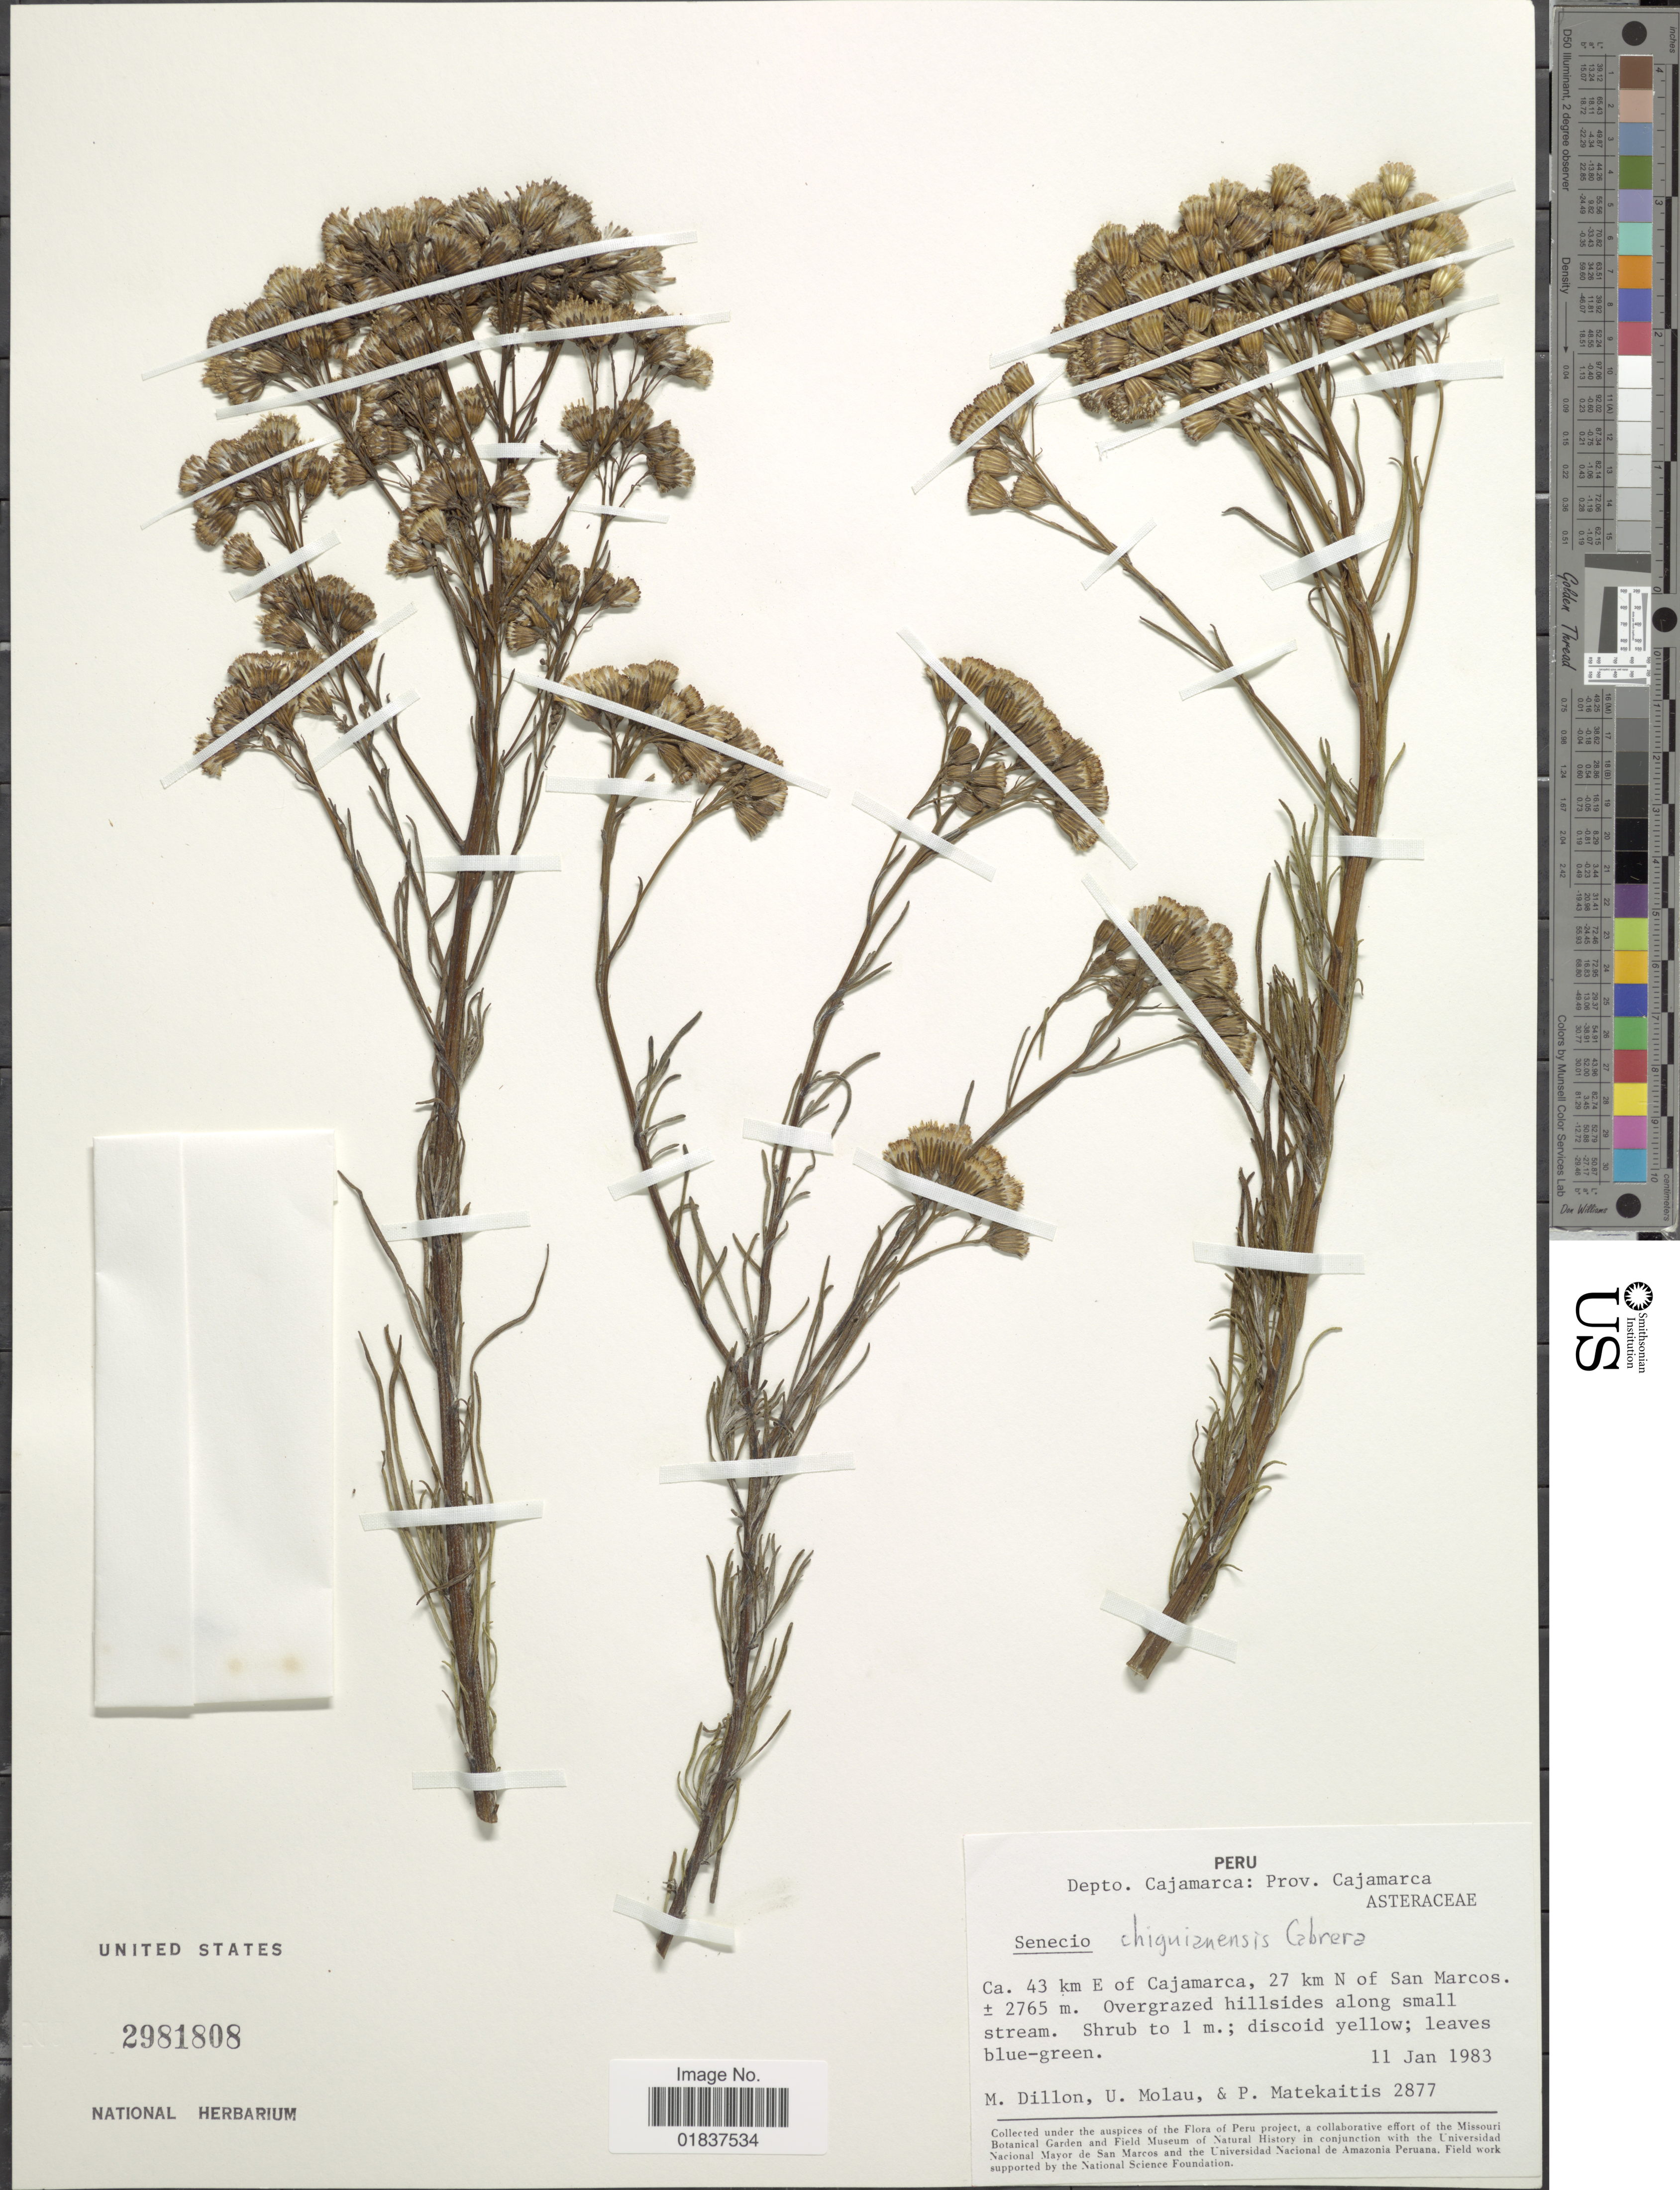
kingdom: Plantae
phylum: Tracheophyta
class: Magnoliopsida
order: Asterales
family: Asteraceae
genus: Senecio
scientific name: Senecio chiquianensis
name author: Cabrera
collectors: M. O. Dillon, U. Molau & P. Matekaitis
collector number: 2877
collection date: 1983-01-11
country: Peru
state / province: Cajamarca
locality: Depto. Cajamarca: Prov. Cajamarca.Ca. 43 km E of Cajamarca, 27 km N of San Marcos.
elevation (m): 2765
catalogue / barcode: US 2981808